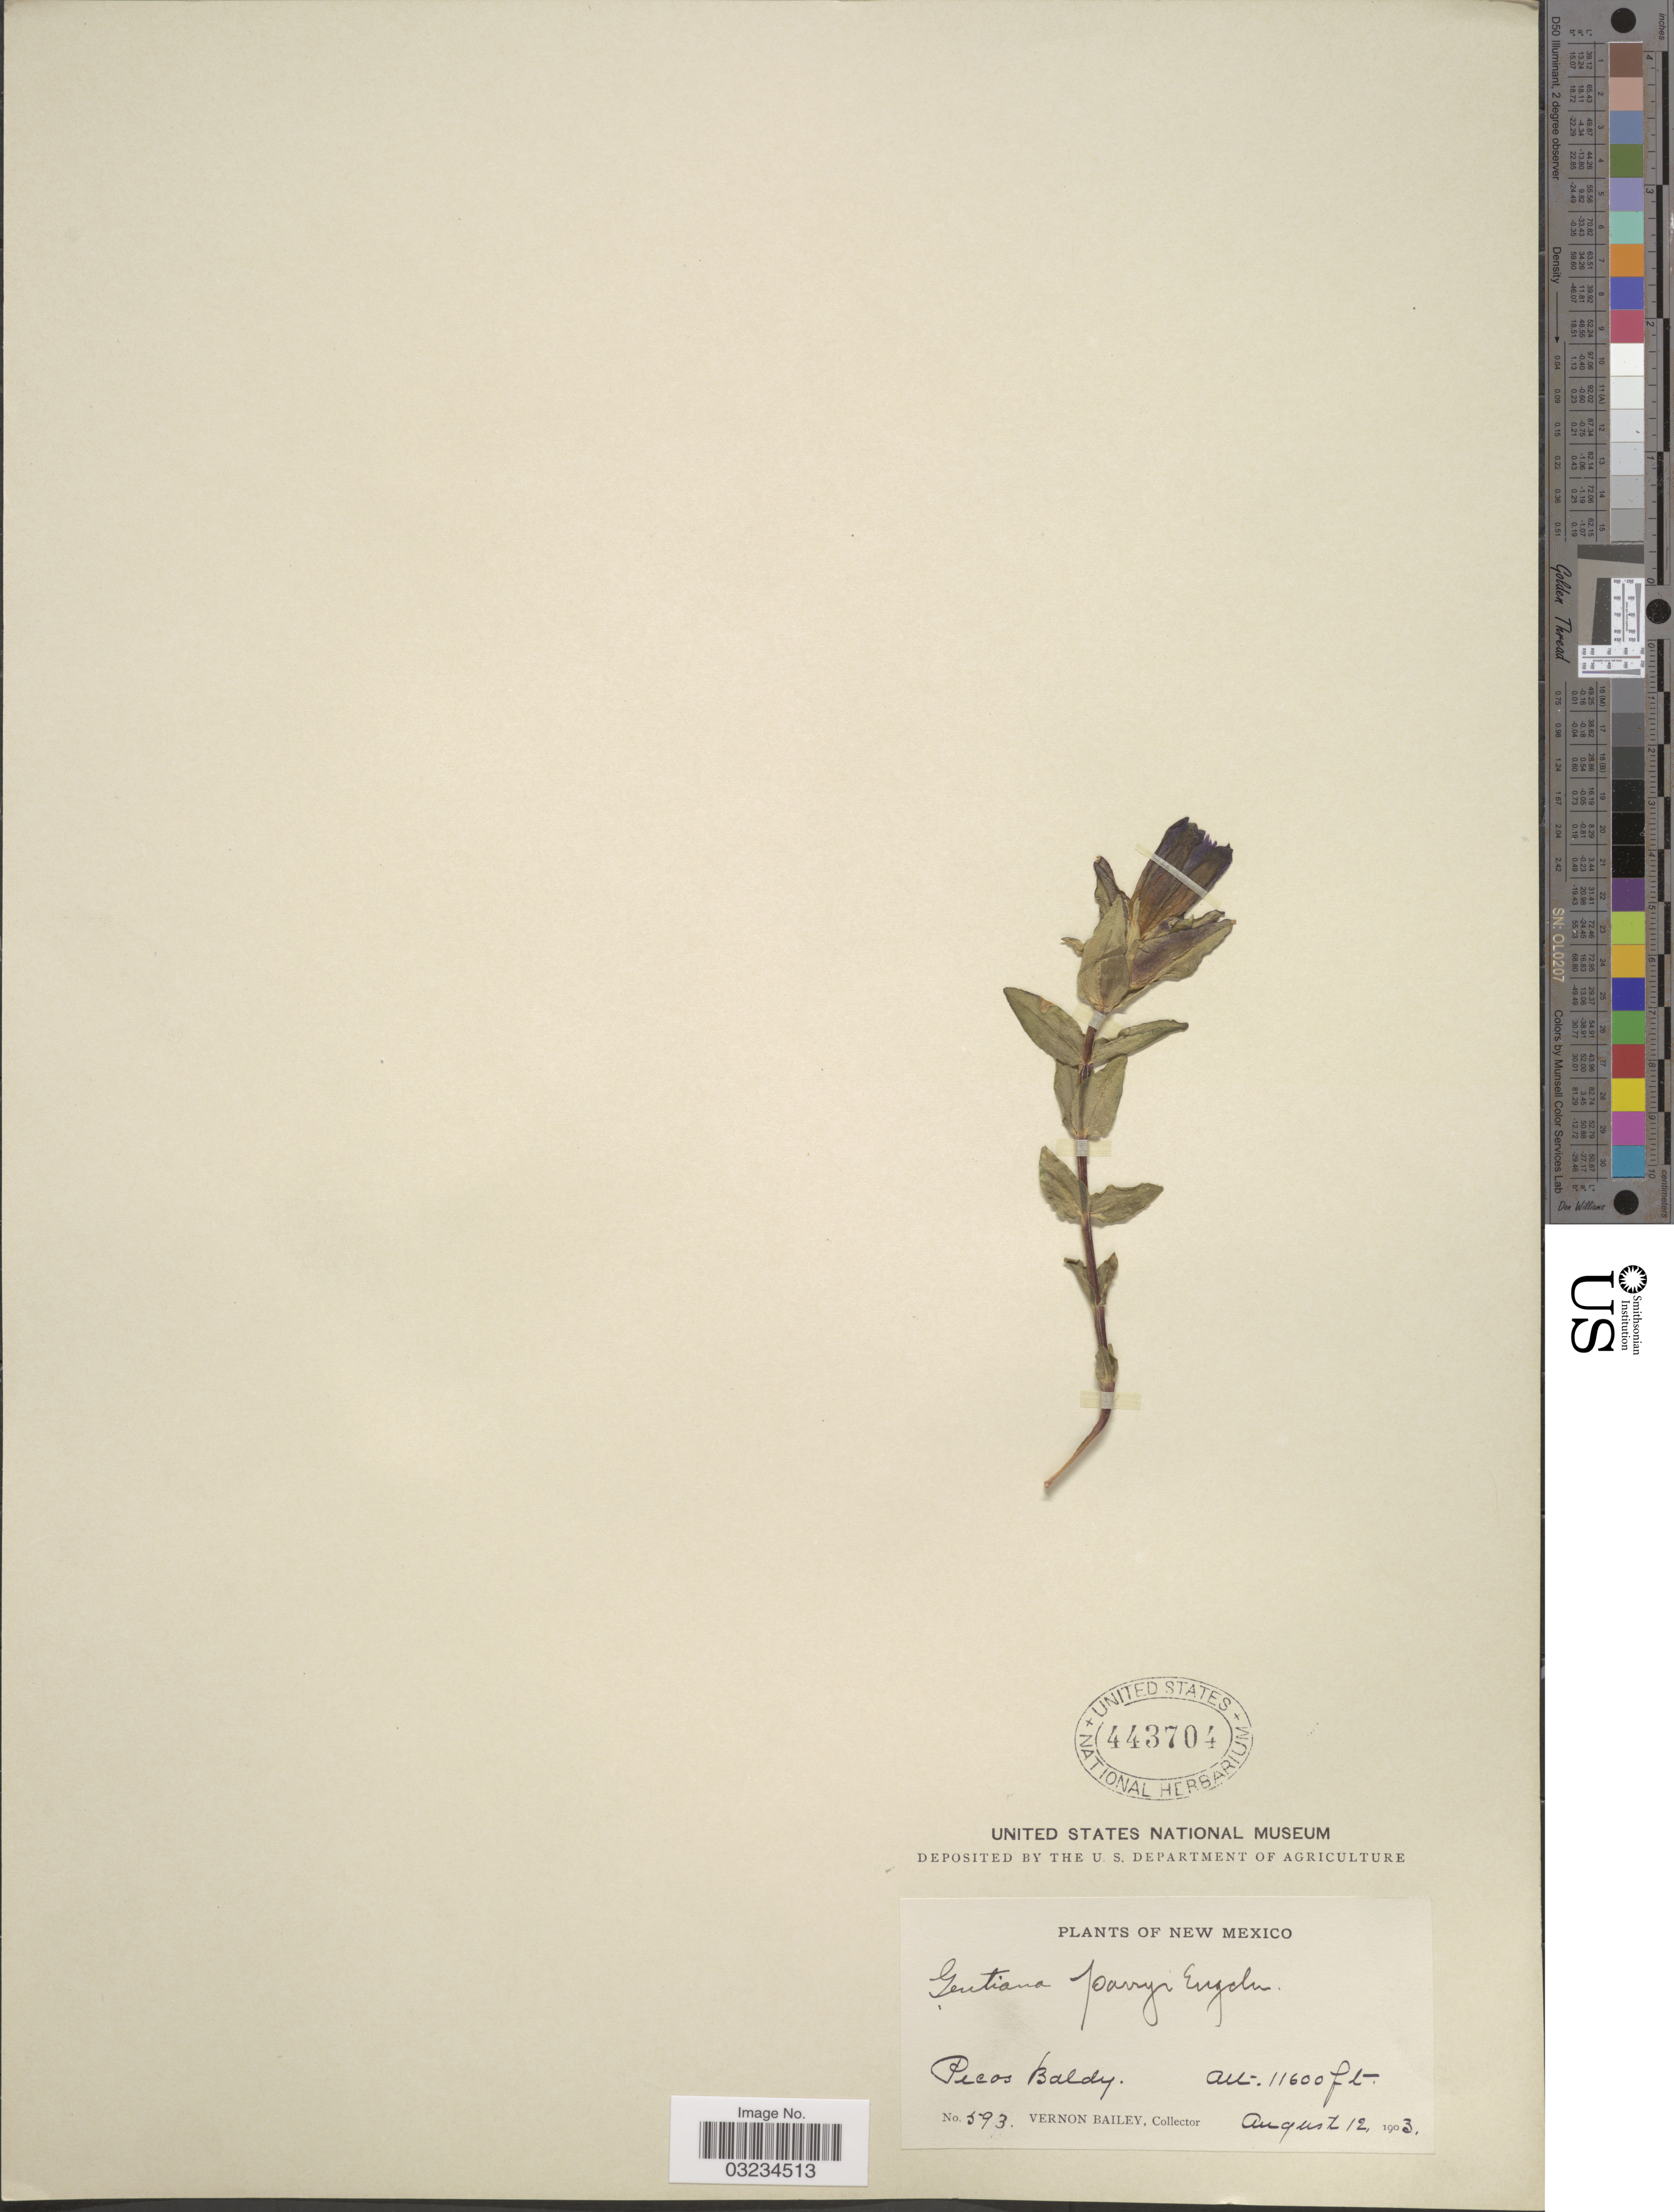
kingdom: Plantae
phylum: Tracheophyta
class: Magnoliopsida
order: Gentianales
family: Gentianaceae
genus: Gentiana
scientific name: Gentiana parryi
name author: Engelm.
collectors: V. O. Bailey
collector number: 593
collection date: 1903-08-12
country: United States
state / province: New Mexico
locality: Picos Baldy.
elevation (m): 3536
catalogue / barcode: US 443704